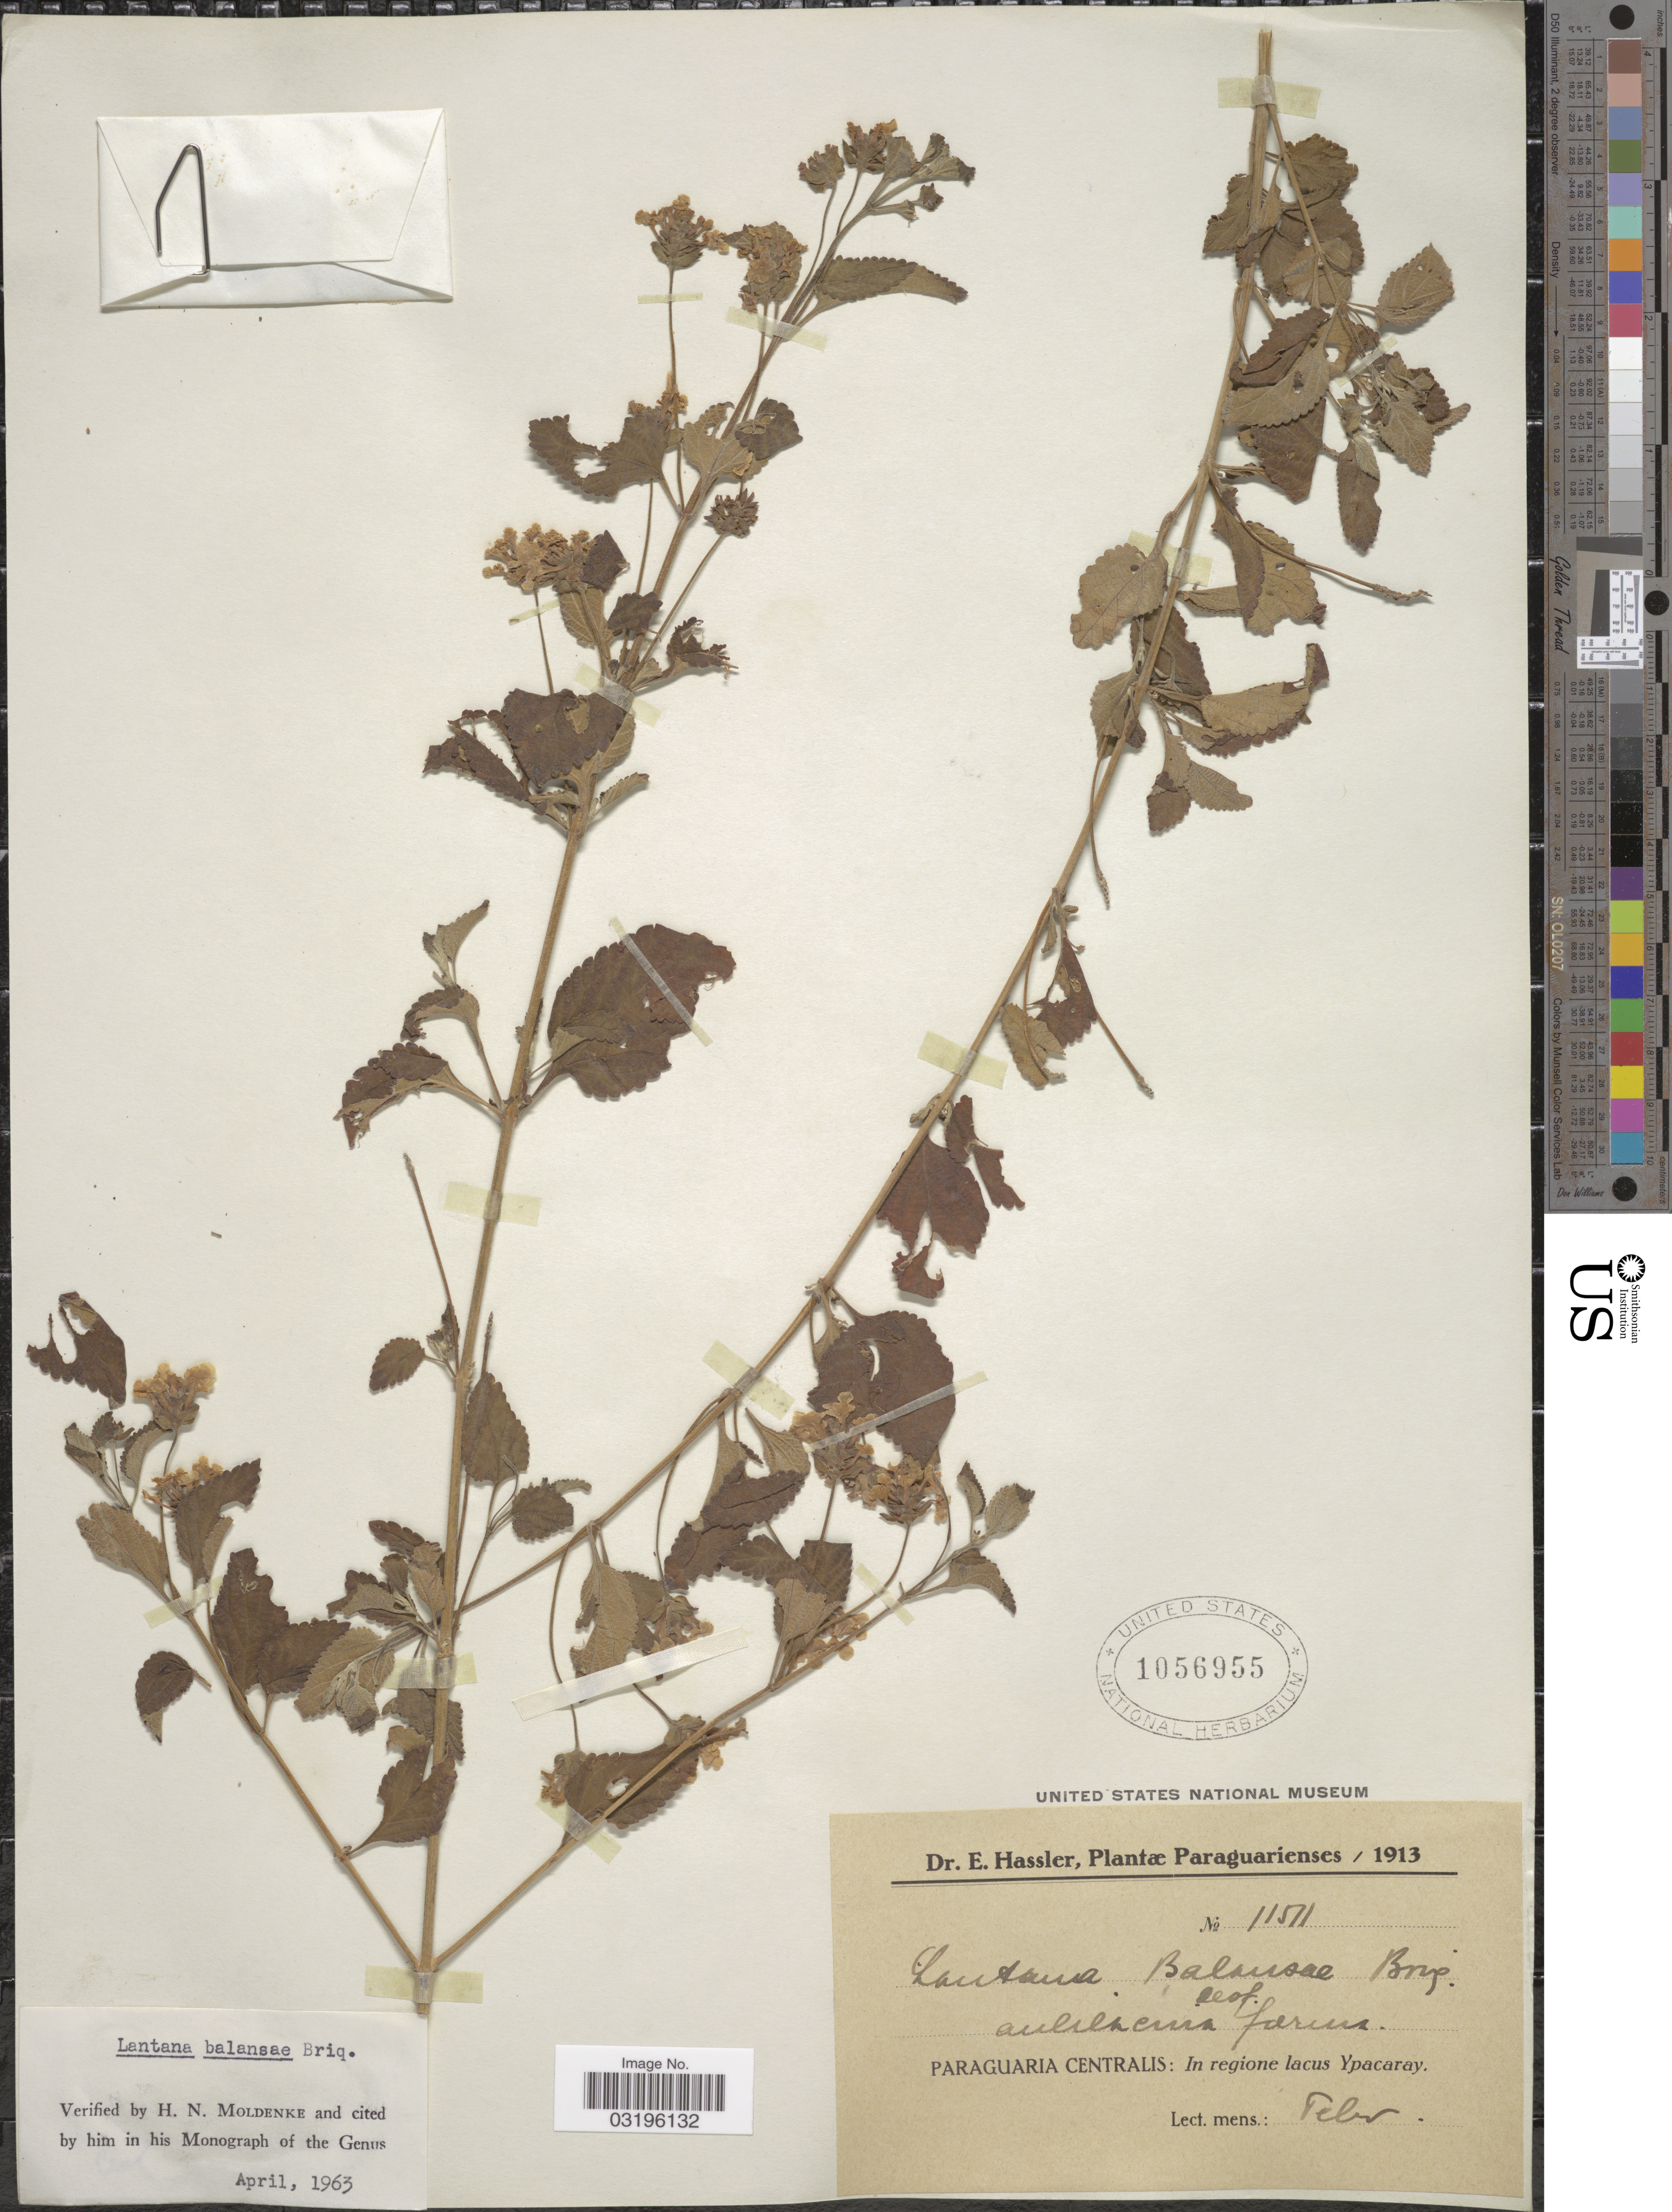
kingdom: Plantae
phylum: Tracheophyta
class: Magnoliopsida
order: Lamiales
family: Verbenaceae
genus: Lantana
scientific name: Lantana balansae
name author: Briq.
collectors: E. Hassler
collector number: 11511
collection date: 1913-02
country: Paraguay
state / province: Paraguari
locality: Paraguaria Centralis. In regione lacus Ypacaray.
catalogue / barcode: US 1056955